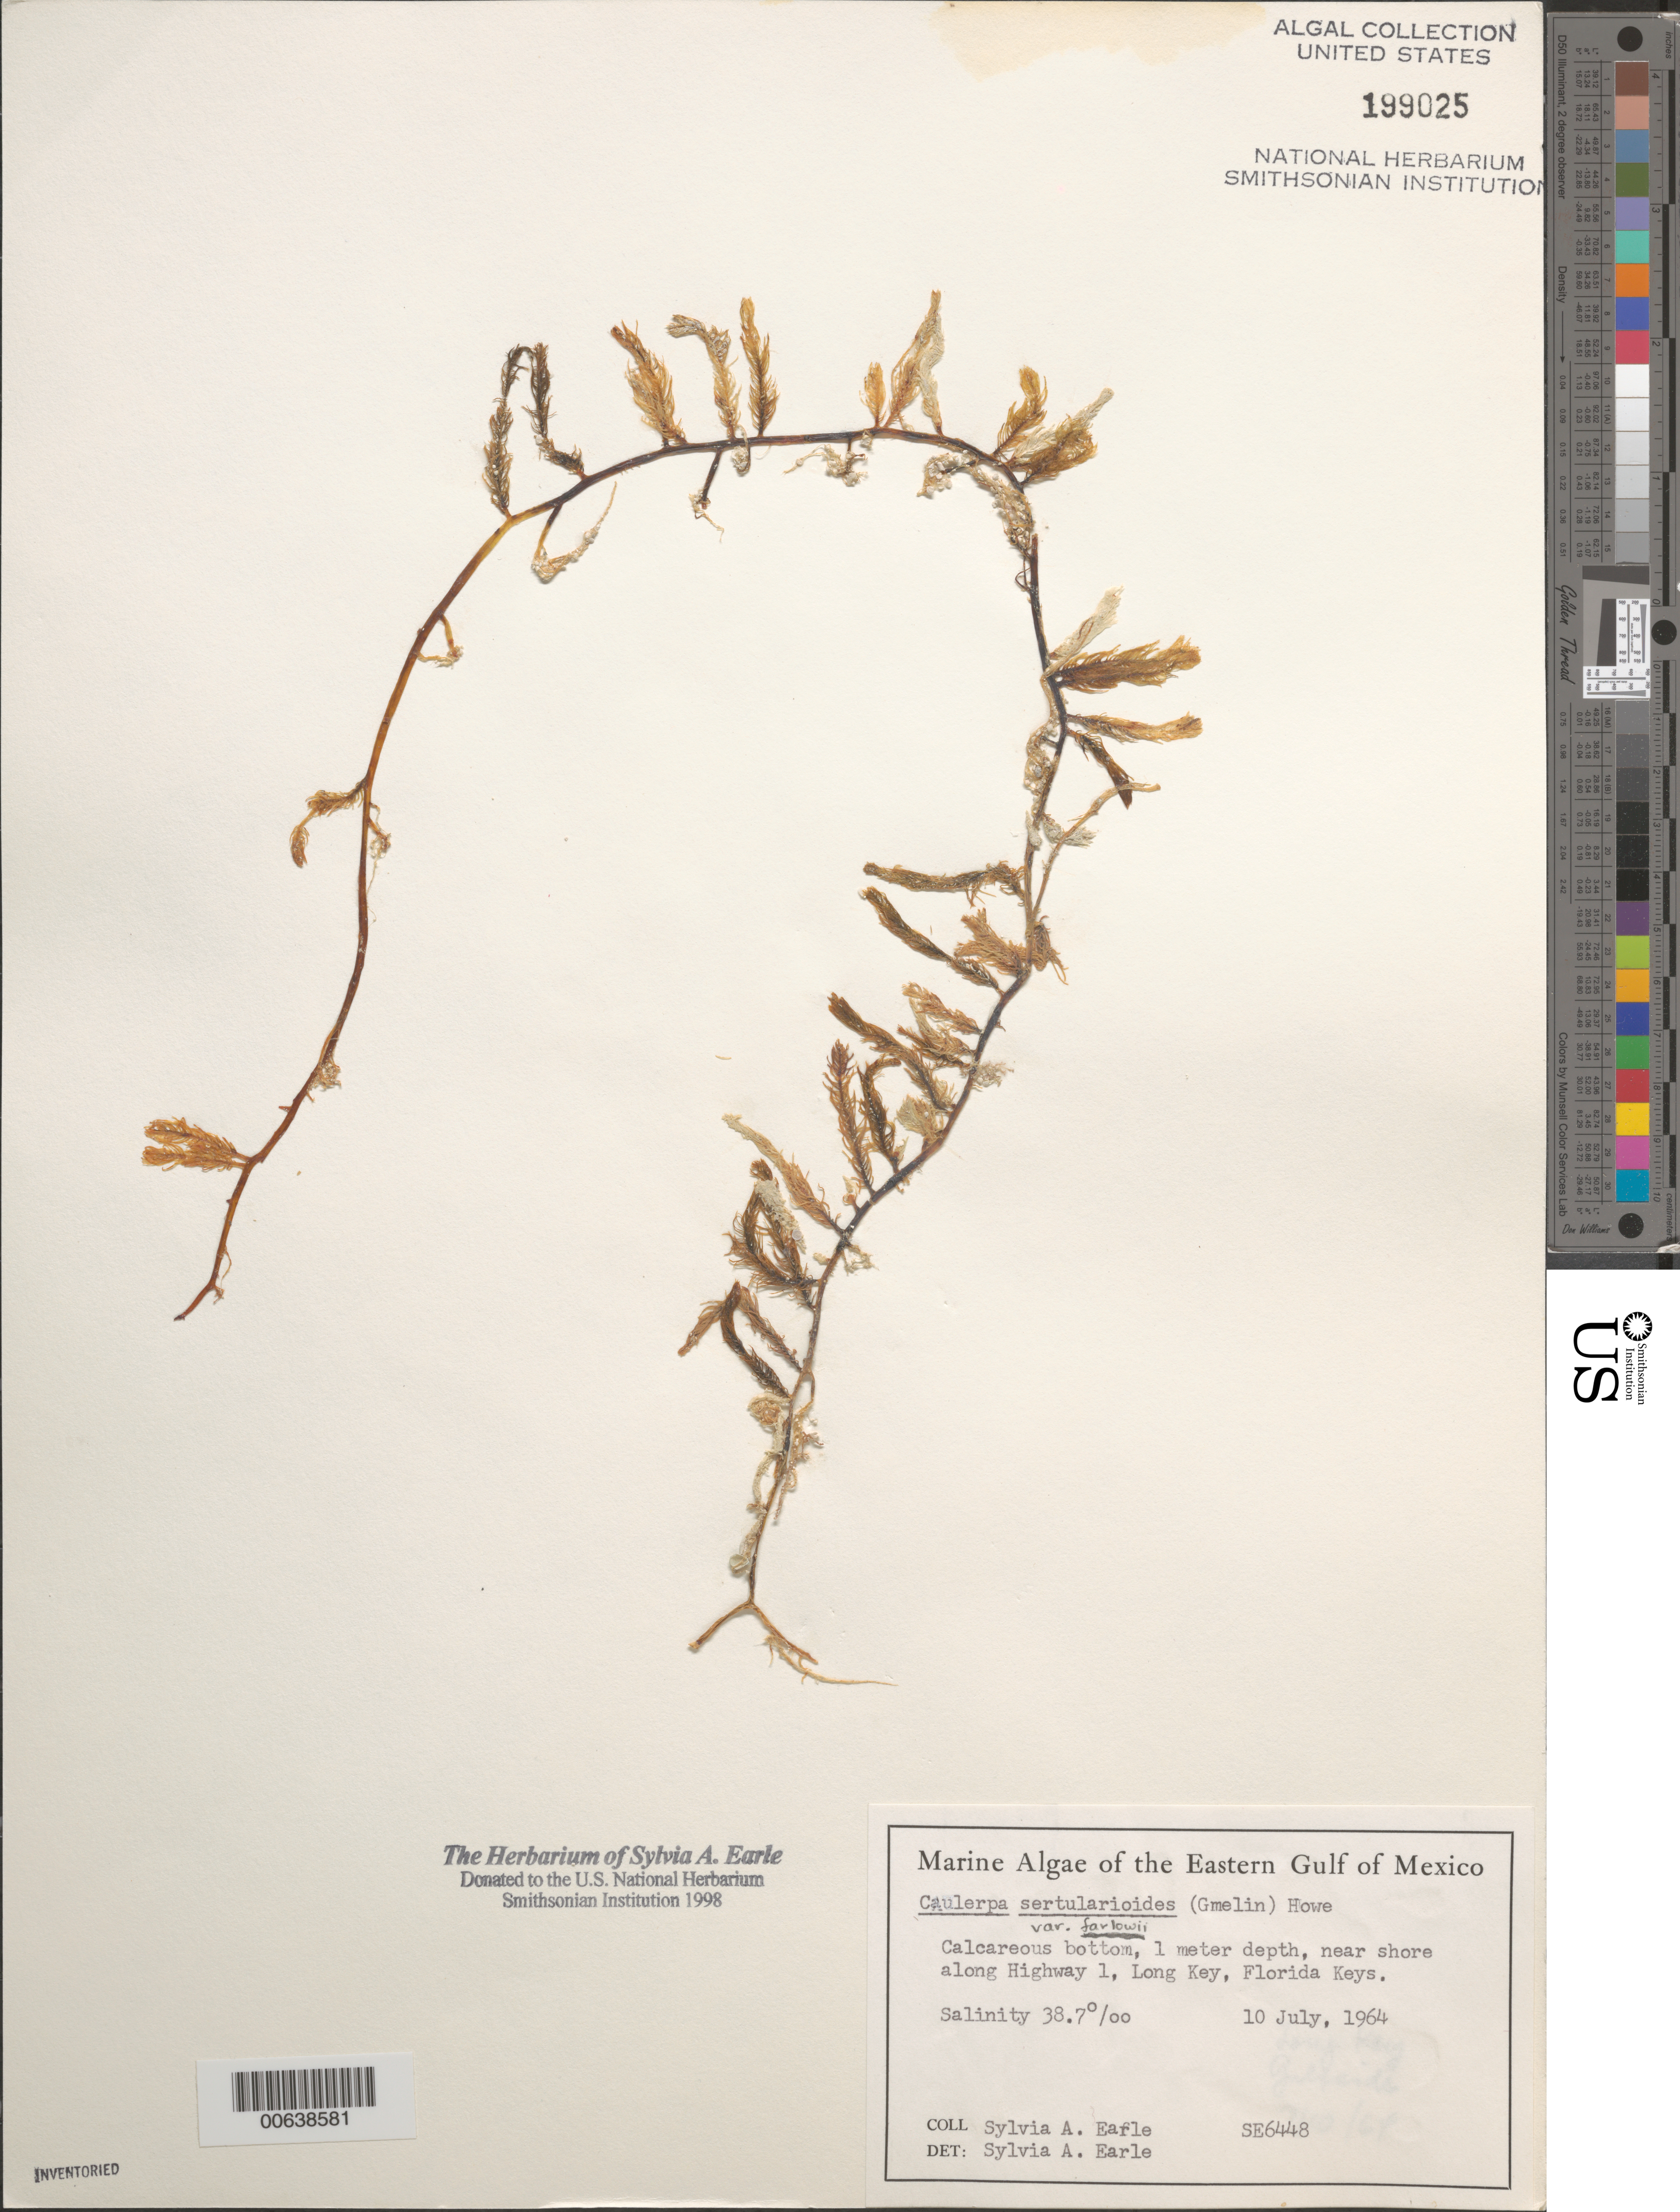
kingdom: Plantae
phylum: Chlorophyta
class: Ulvophyceae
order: Bryopsidales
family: Caulerpaceae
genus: Caulerpa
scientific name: Caulerpa sertularioides var. farlowii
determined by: Earle, S. A.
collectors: S. A. Earle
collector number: Se 6448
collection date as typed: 10 Jul 1964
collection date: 1964-07-10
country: United States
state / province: Florida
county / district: Monroe County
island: Long Key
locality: US Route 1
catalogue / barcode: US 199025